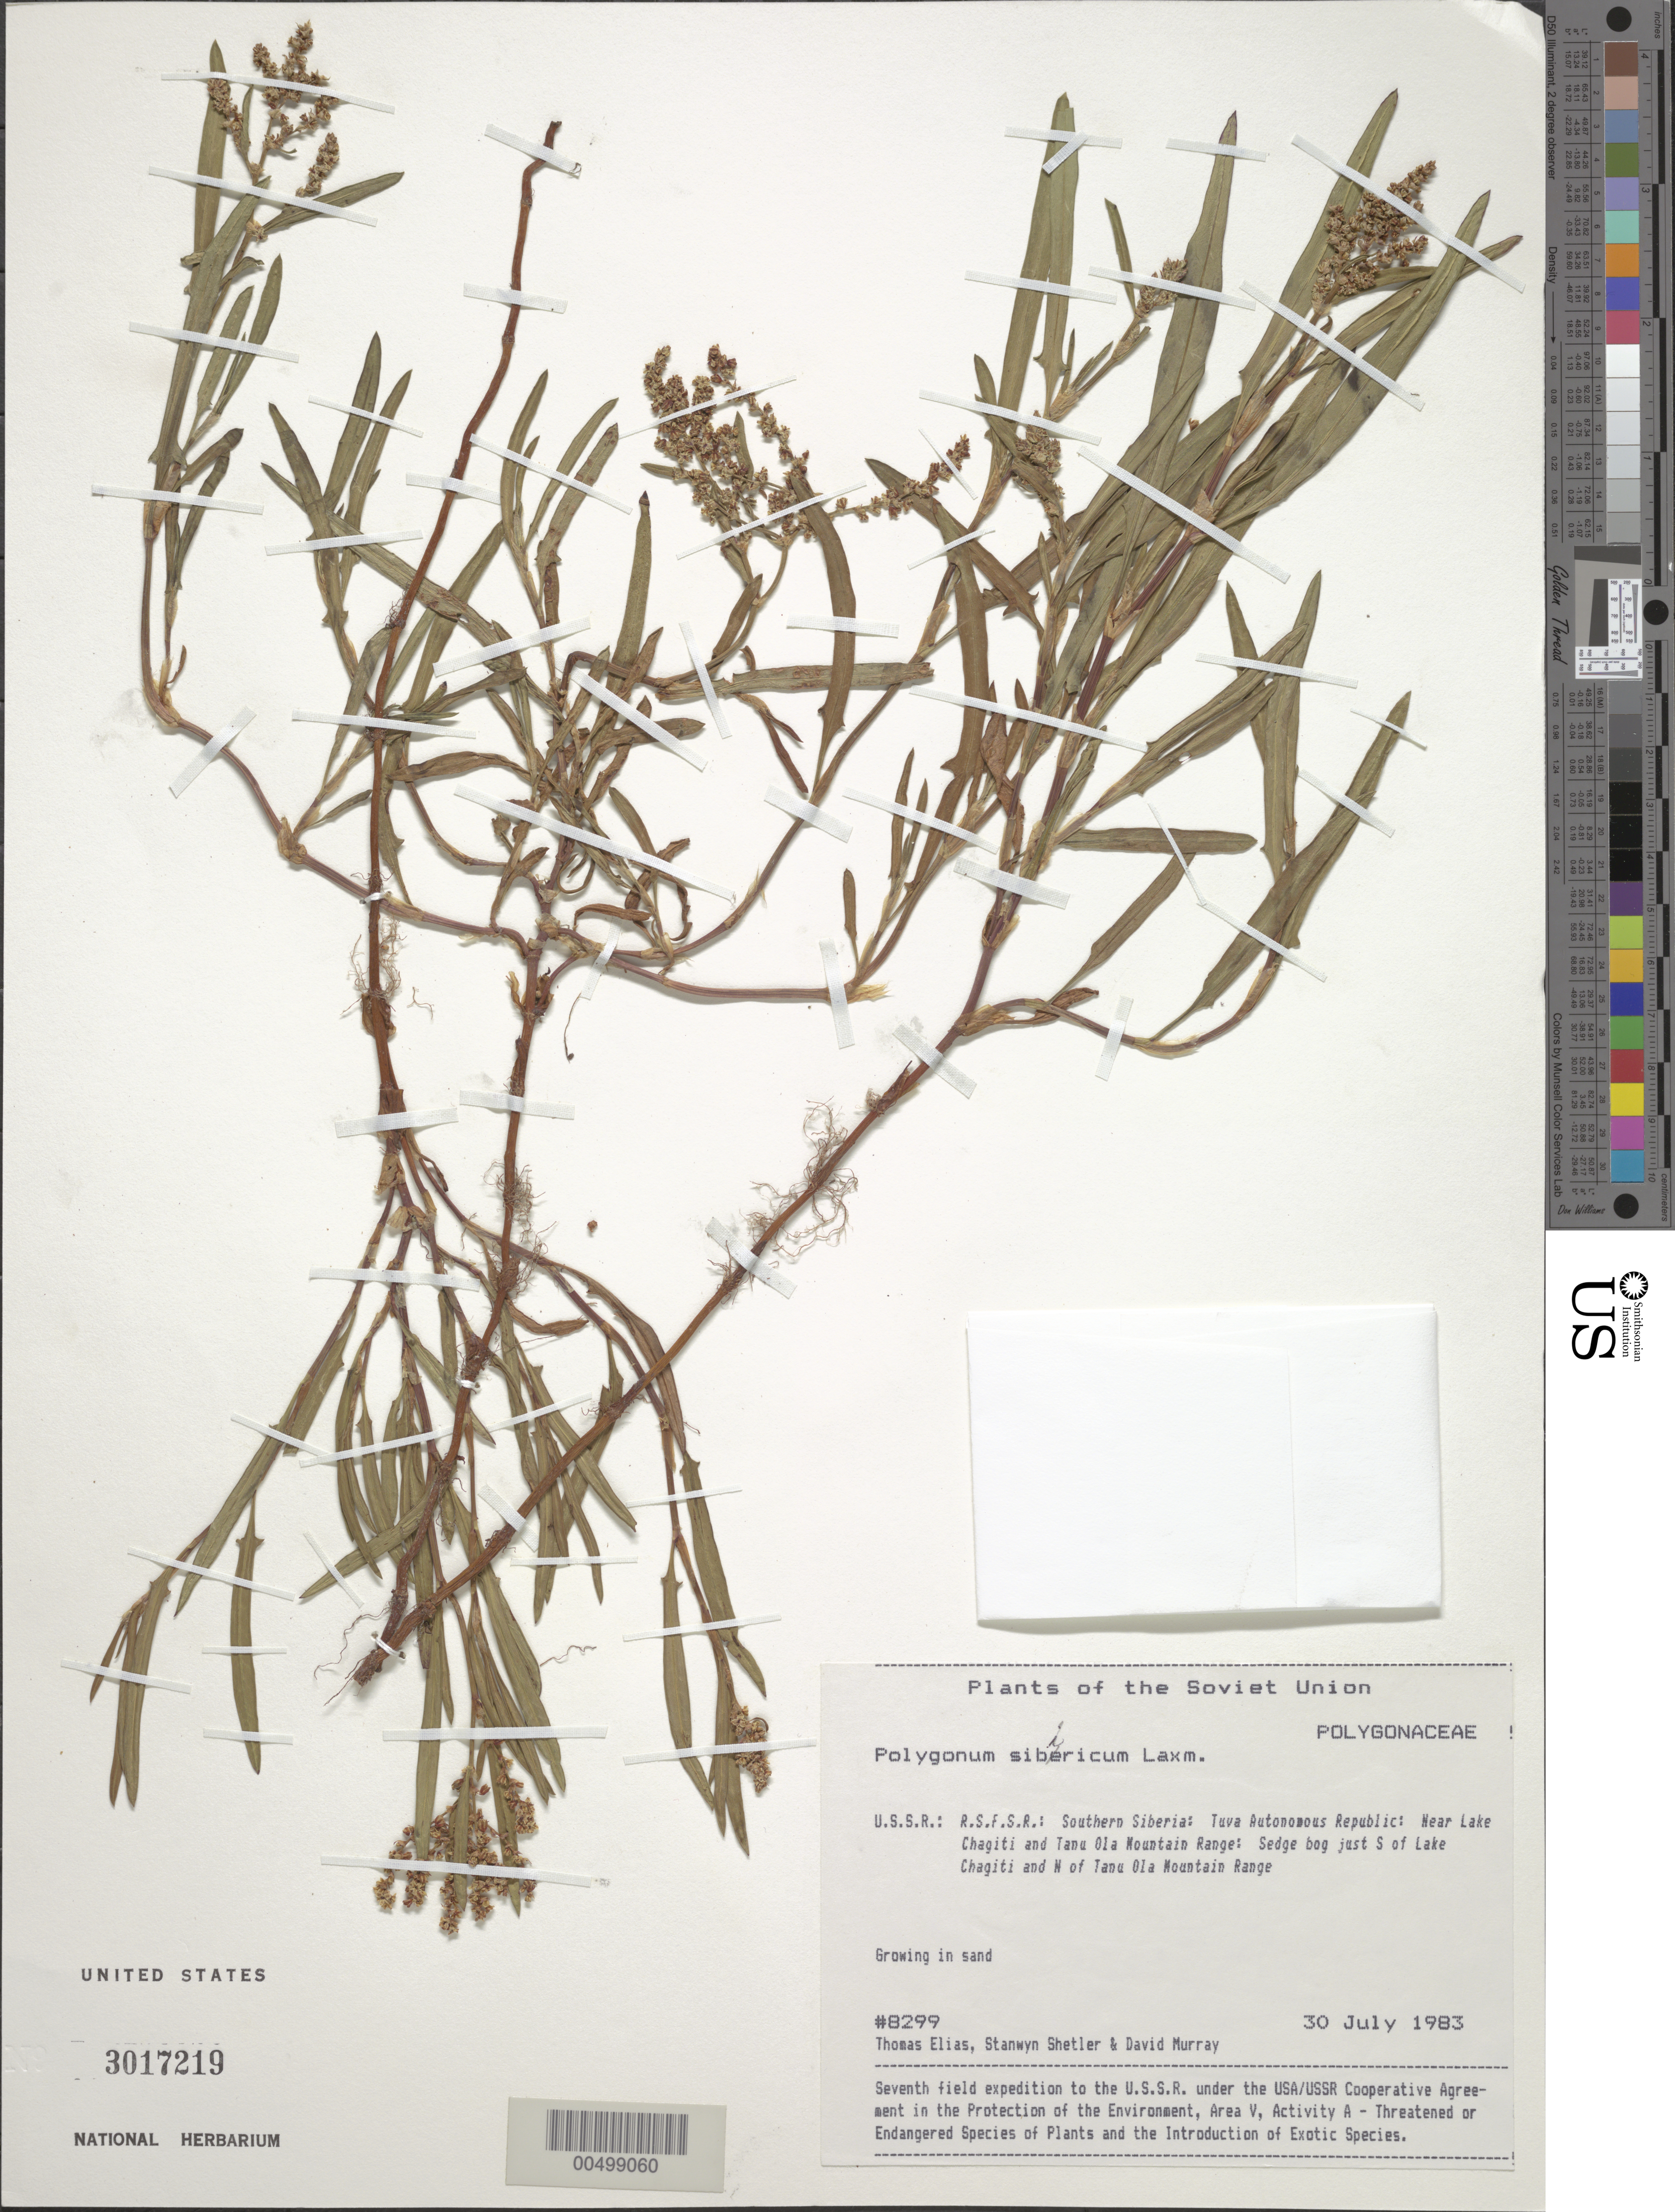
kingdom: Plantae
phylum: Tracheophyta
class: Magnoliopsida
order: Caryophyllales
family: Polygonaceae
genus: Knorringia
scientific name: Knorringia sibirica subsp. sibirica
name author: (Laxm.) Tzvelev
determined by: Strong, Mark T., (BOT), Smithsonian Institution - National Museum of Natural History (UNITED STATES)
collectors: T. Elias, S. Shetler & D. F. Murray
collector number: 8299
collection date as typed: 30 Jul 1983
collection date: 1983-07-30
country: Russian Federation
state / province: Tuva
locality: just S of Lake Chagitai and N of Tannu-Ola Mountain Range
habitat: sedge bog, growing in sand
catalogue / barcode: US 3017219